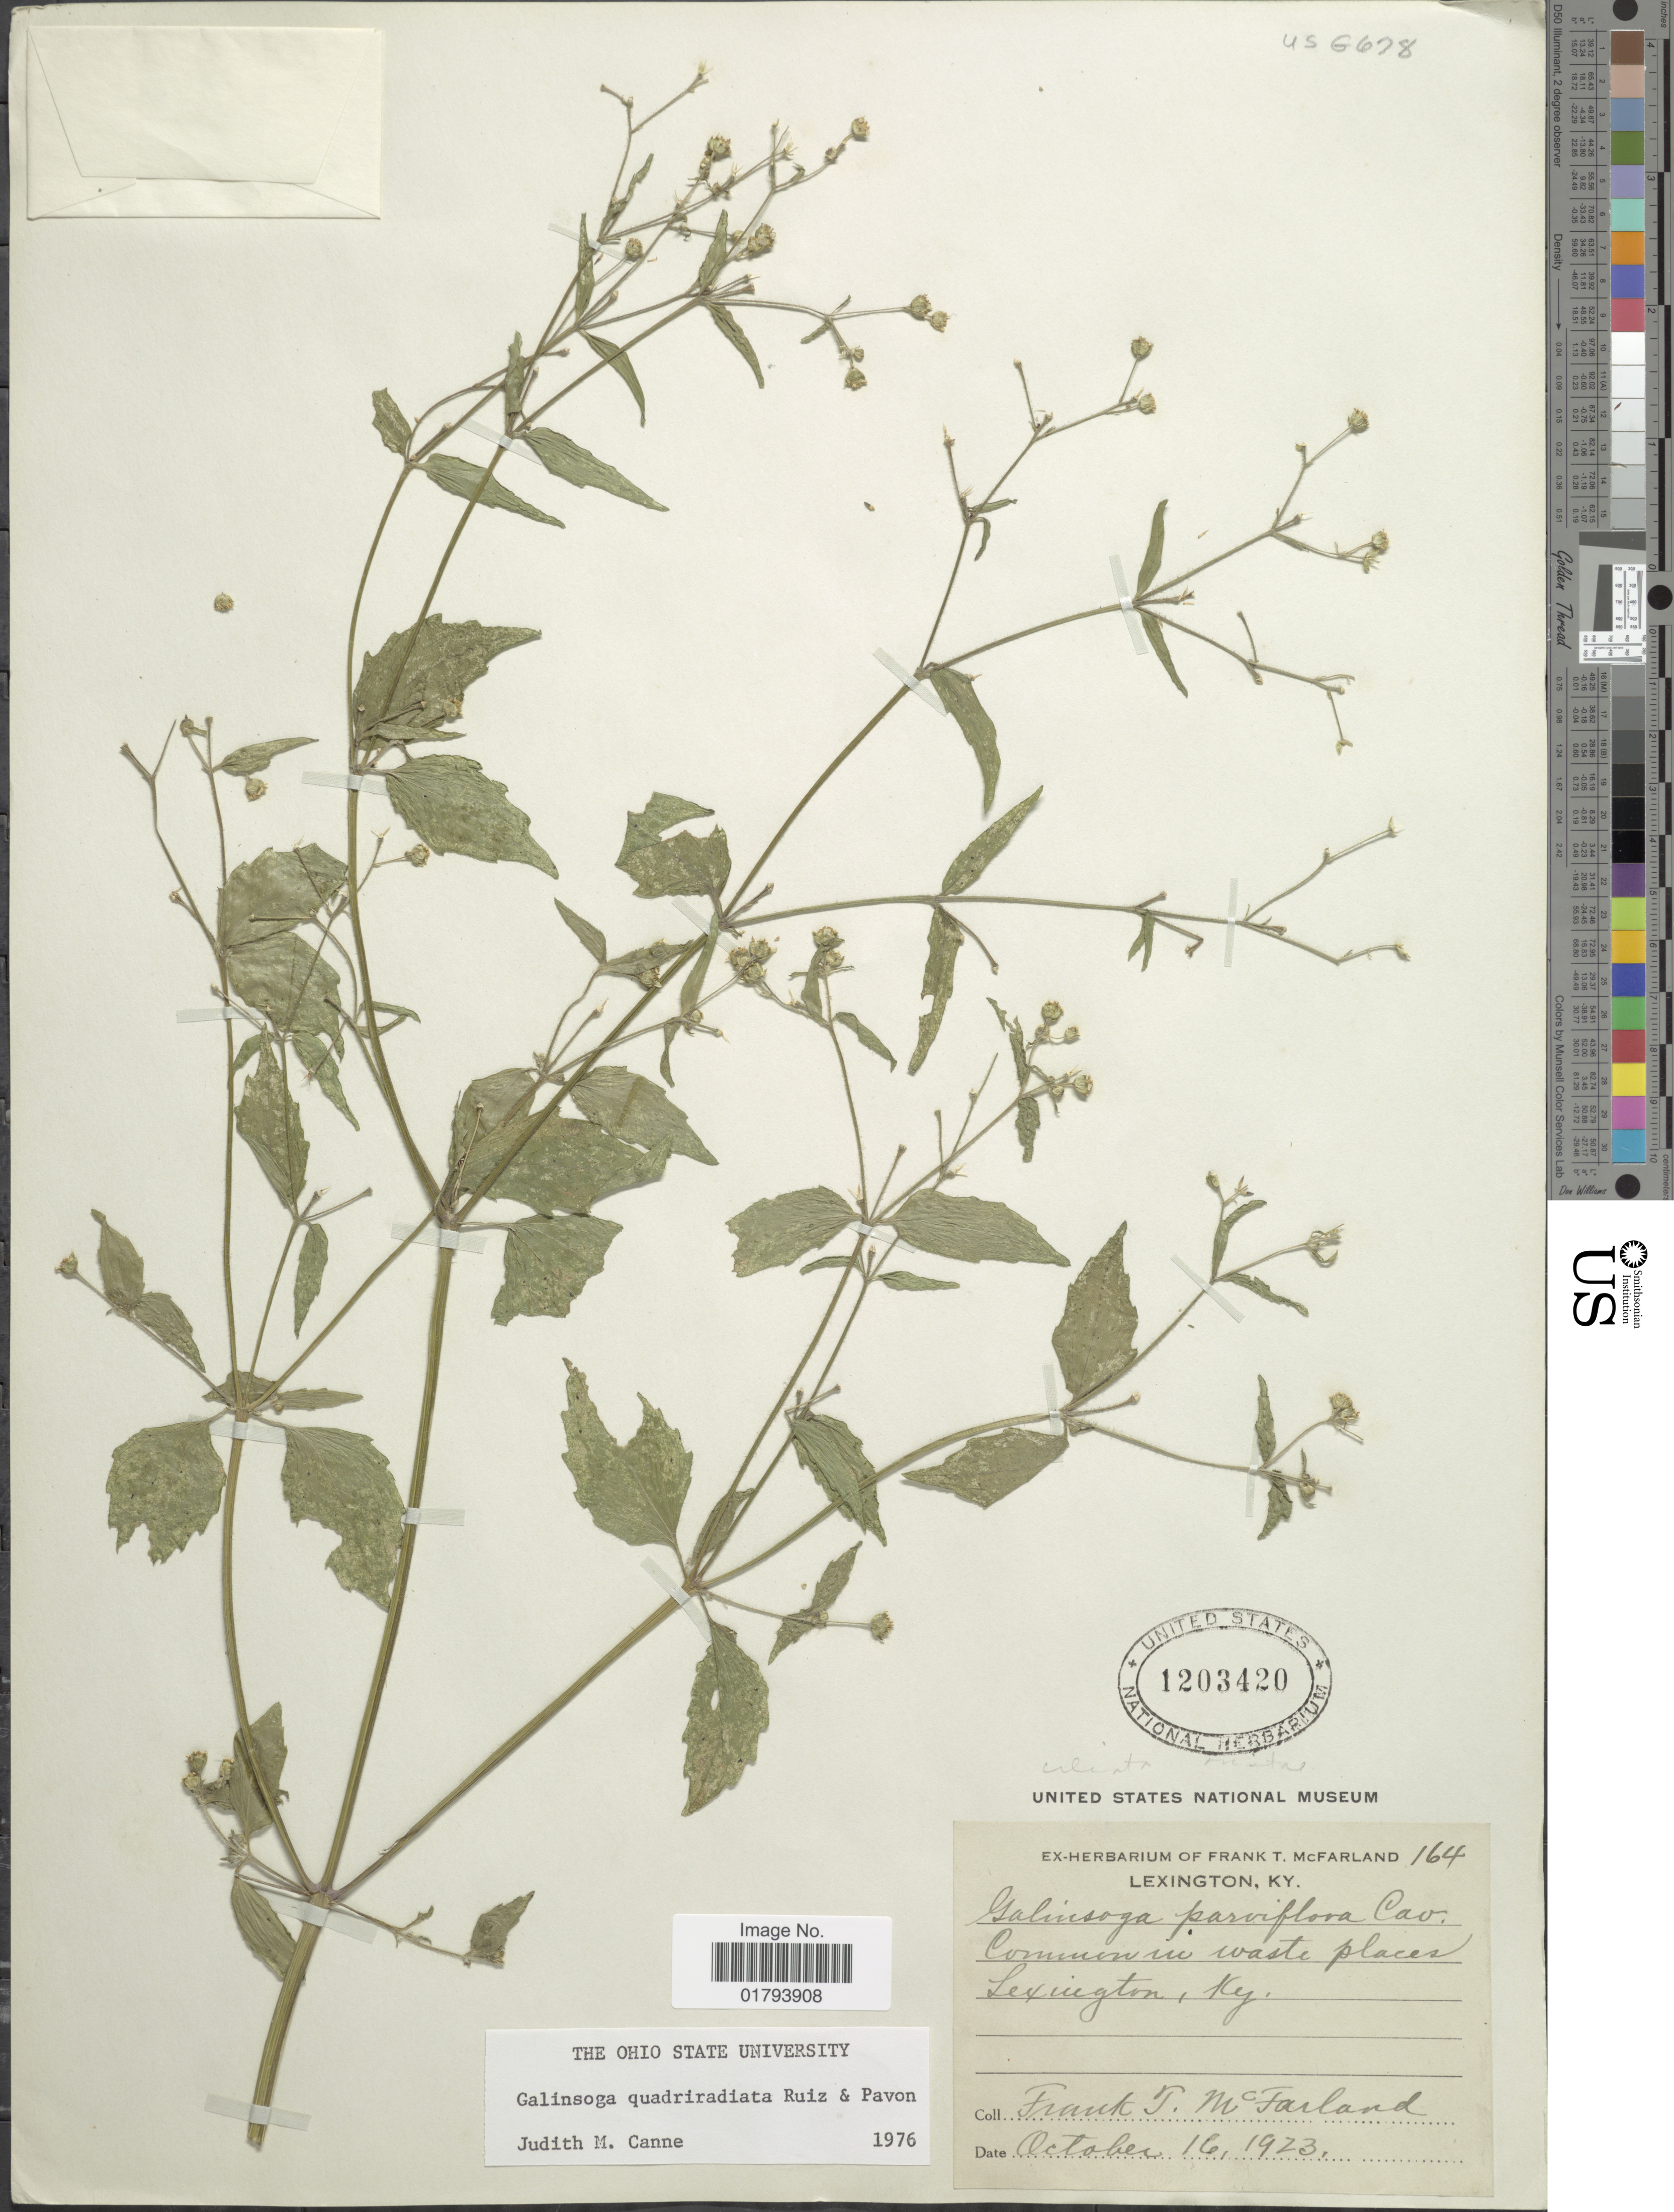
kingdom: Plantae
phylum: Tracheophyta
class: Magnoliopsida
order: Asterales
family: Asteraceae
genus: Galinsoga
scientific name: Galinsoga quadriradiata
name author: Ruiz & Pav.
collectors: F. McFarland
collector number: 164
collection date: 1923-10-16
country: United States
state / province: Kentucky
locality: Lexington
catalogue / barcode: US 1203420